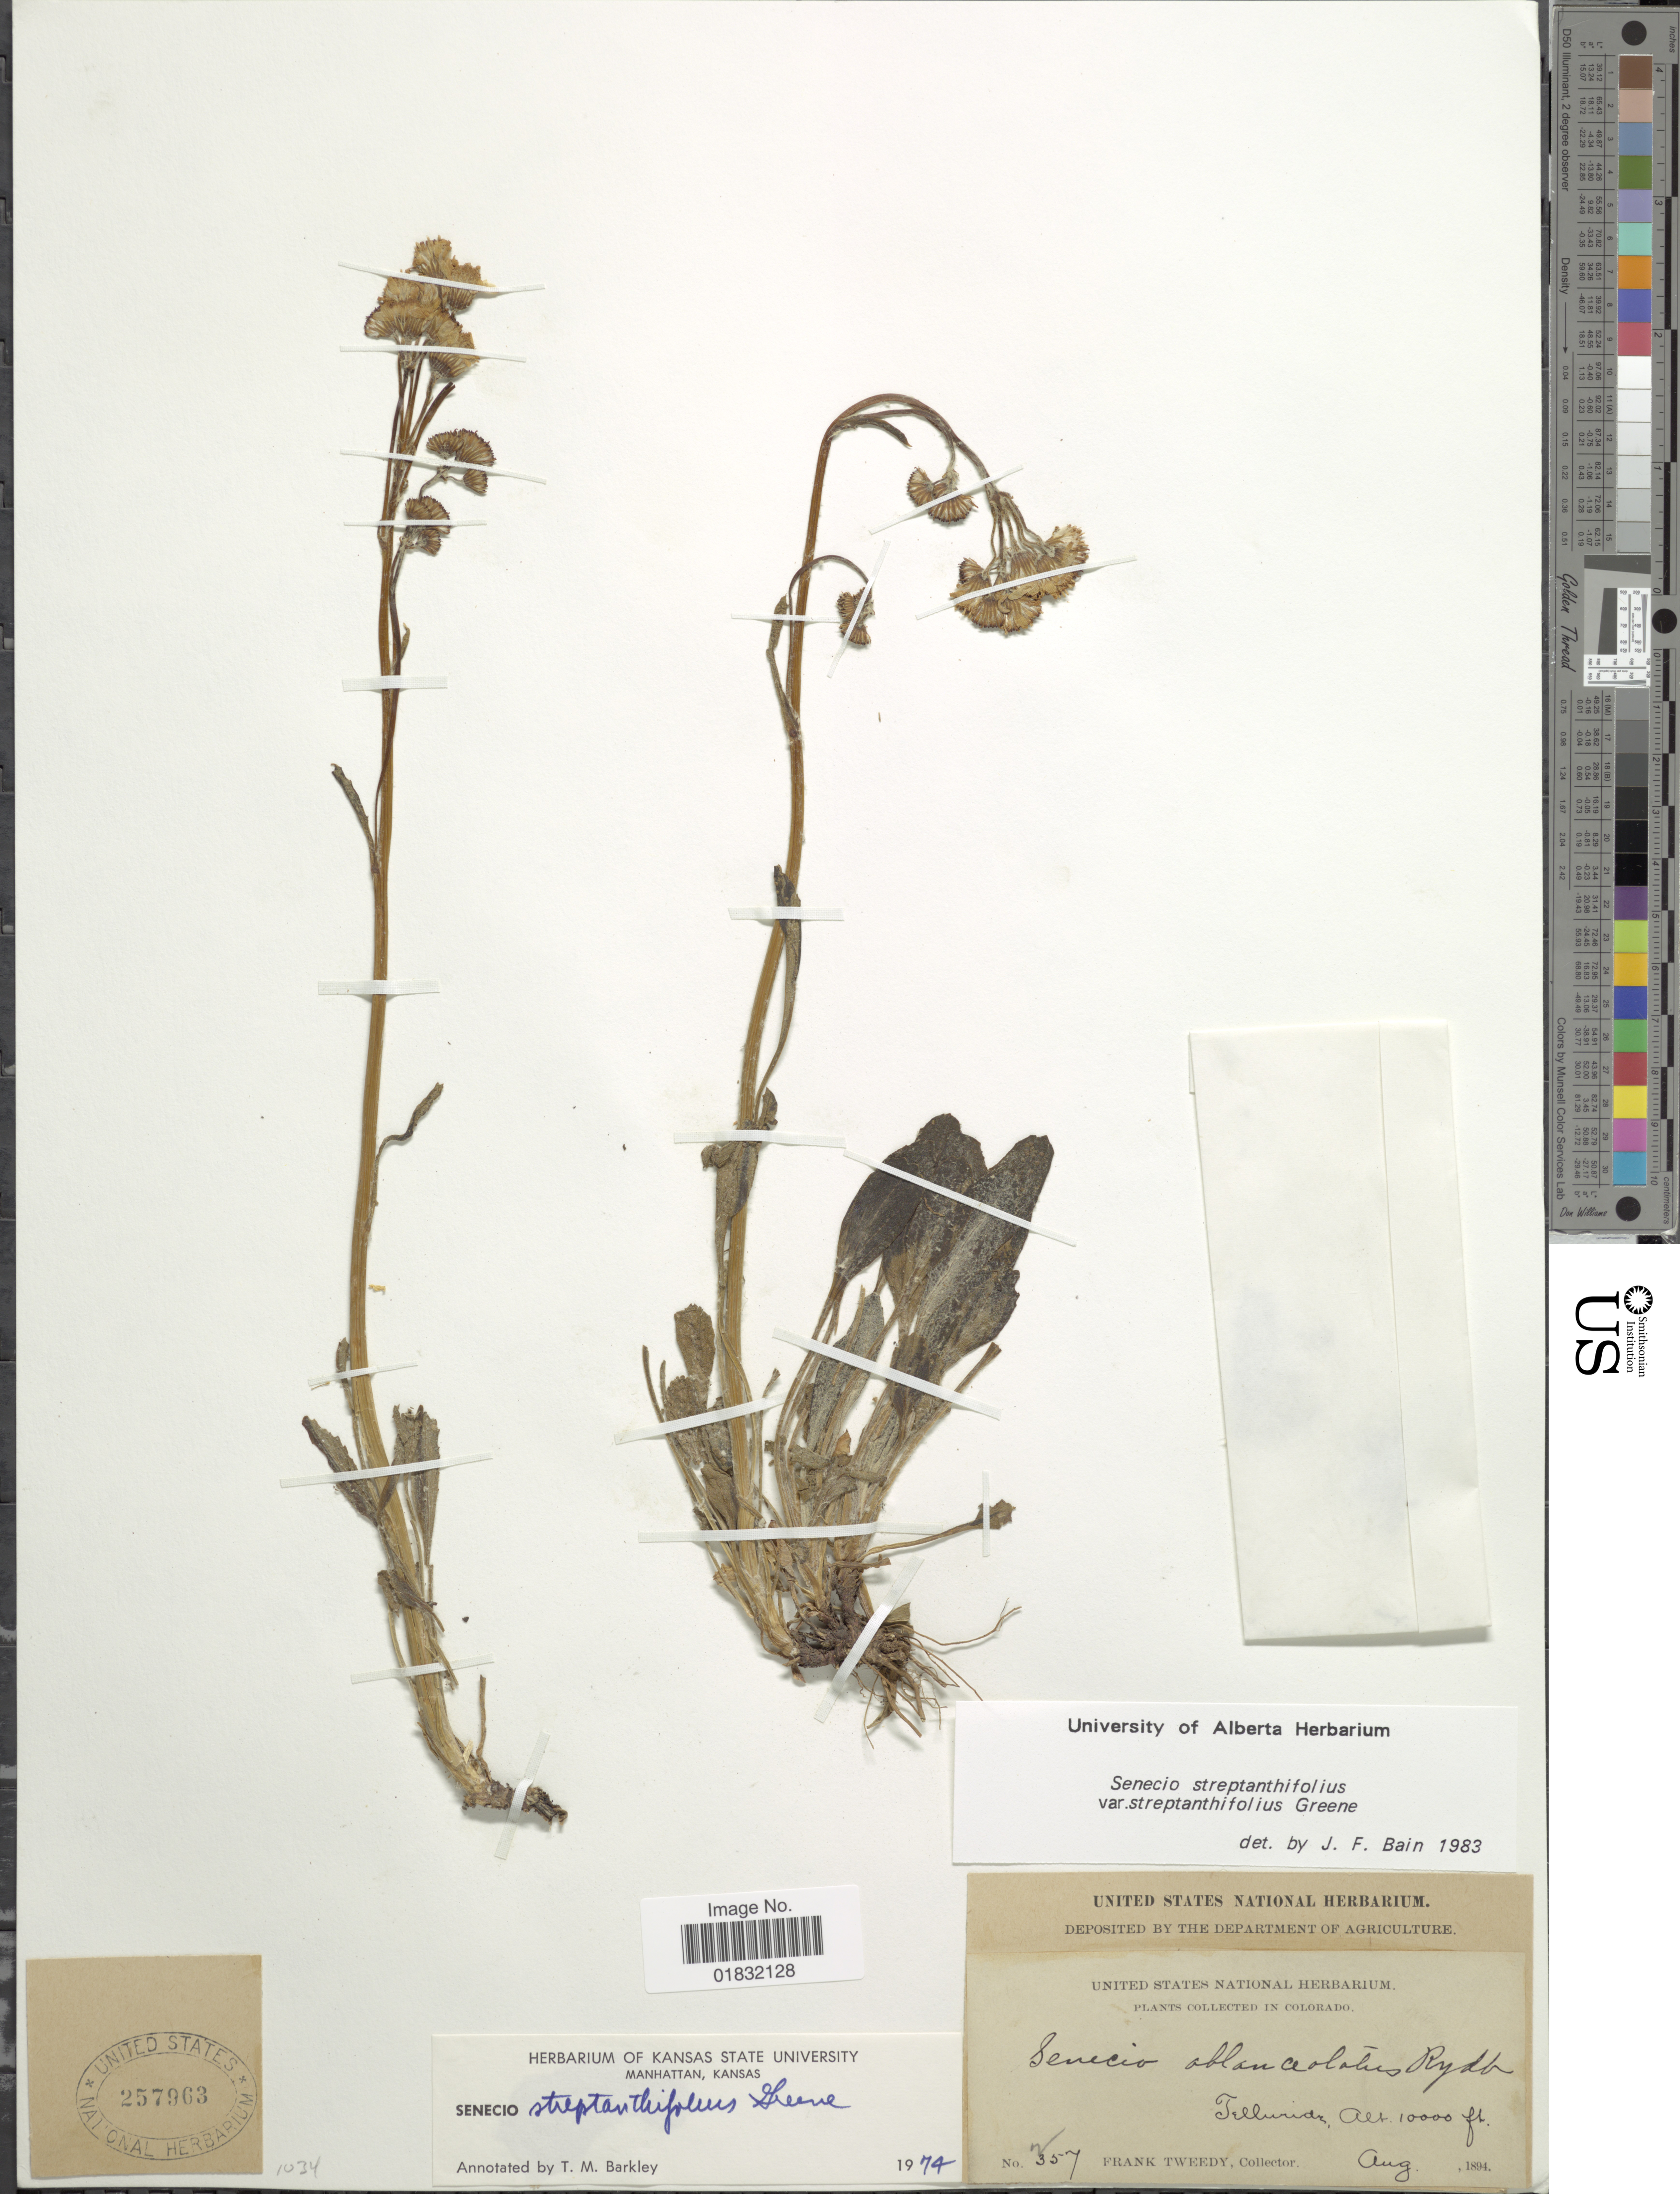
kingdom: Plantae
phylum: Tracheophyta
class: Magnoliopsida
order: Asterales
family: Asteraceae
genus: Packera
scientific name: Packera streptanthifolia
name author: (Greene) W.A. Weber & Á. Löve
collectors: F. Tweedy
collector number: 357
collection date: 1894-08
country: United States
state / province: Colorado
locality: Telluvide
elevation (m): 3048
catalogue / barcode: US 257963